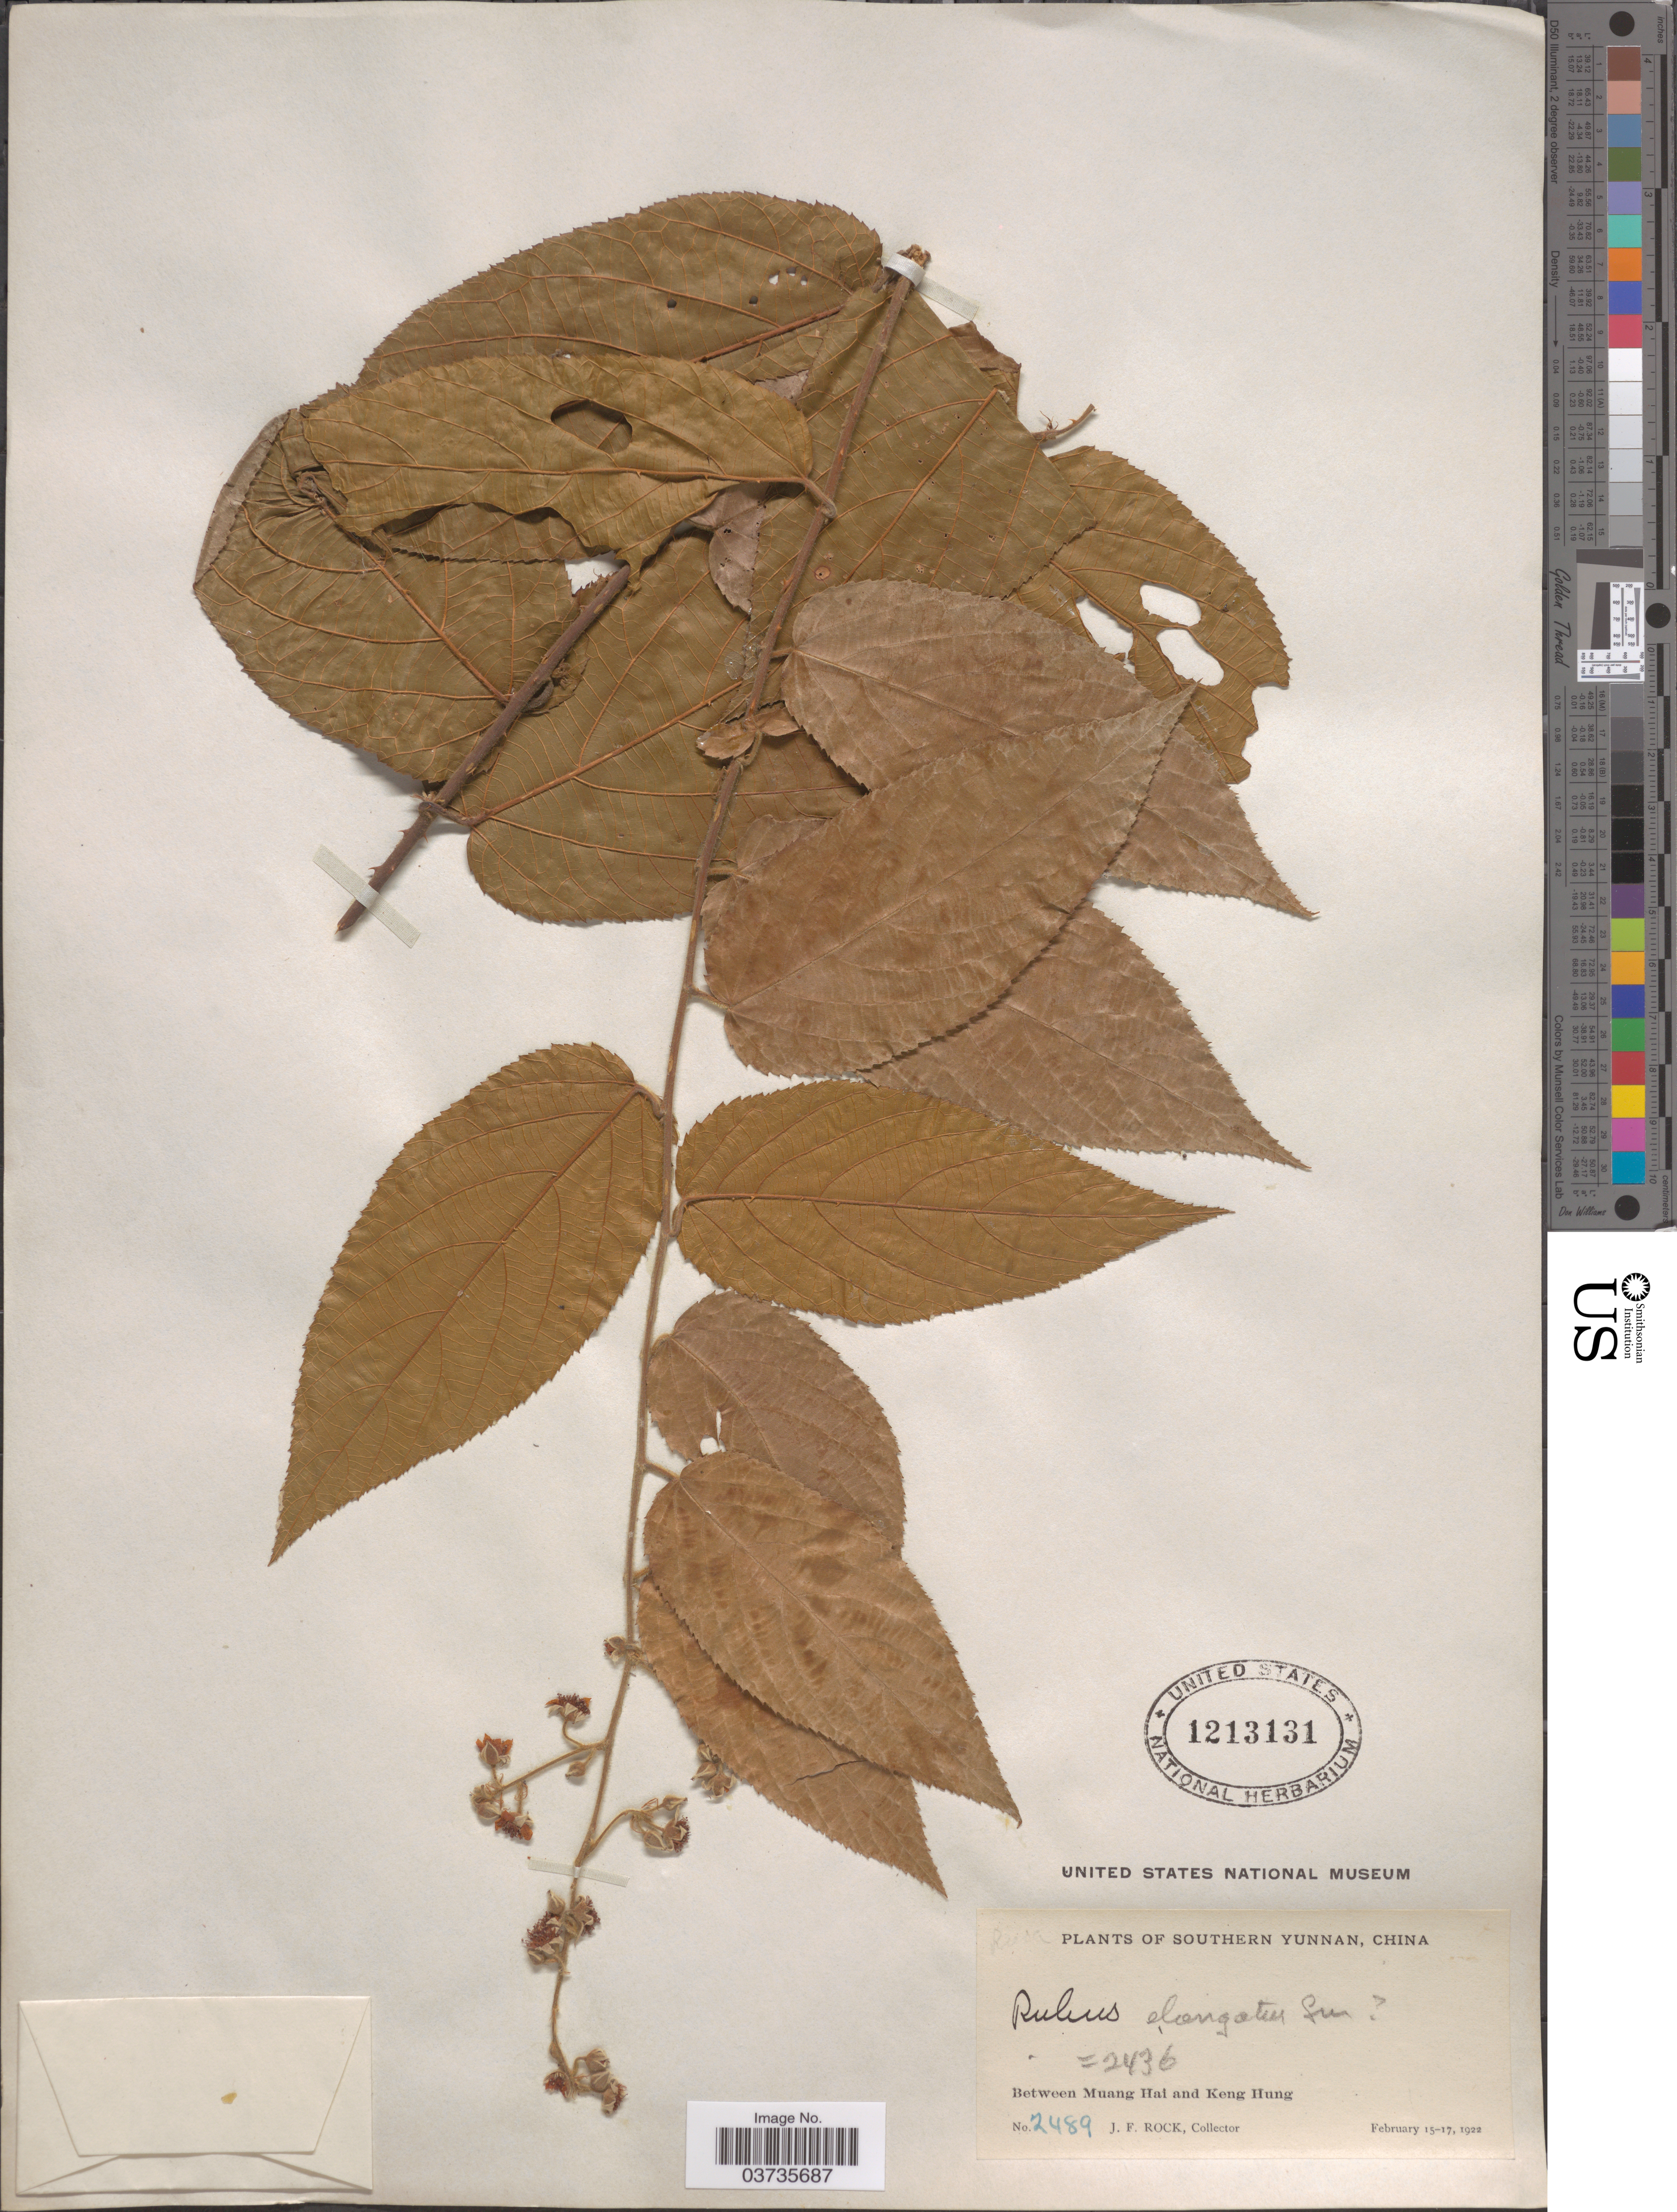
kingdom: Plantae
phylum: Tracheophyta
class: Magnoliopsida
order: Rosales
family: Rosaceae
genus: Rubus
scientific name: Rubus elongatus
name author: Sm.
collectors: J. Rock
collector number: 2489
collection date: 1922-02-15/1922-02-17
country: China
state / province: Yunnan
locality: Southern Yunnan. Between Muang Hai and Keng Hung.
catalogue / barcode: US 1213131